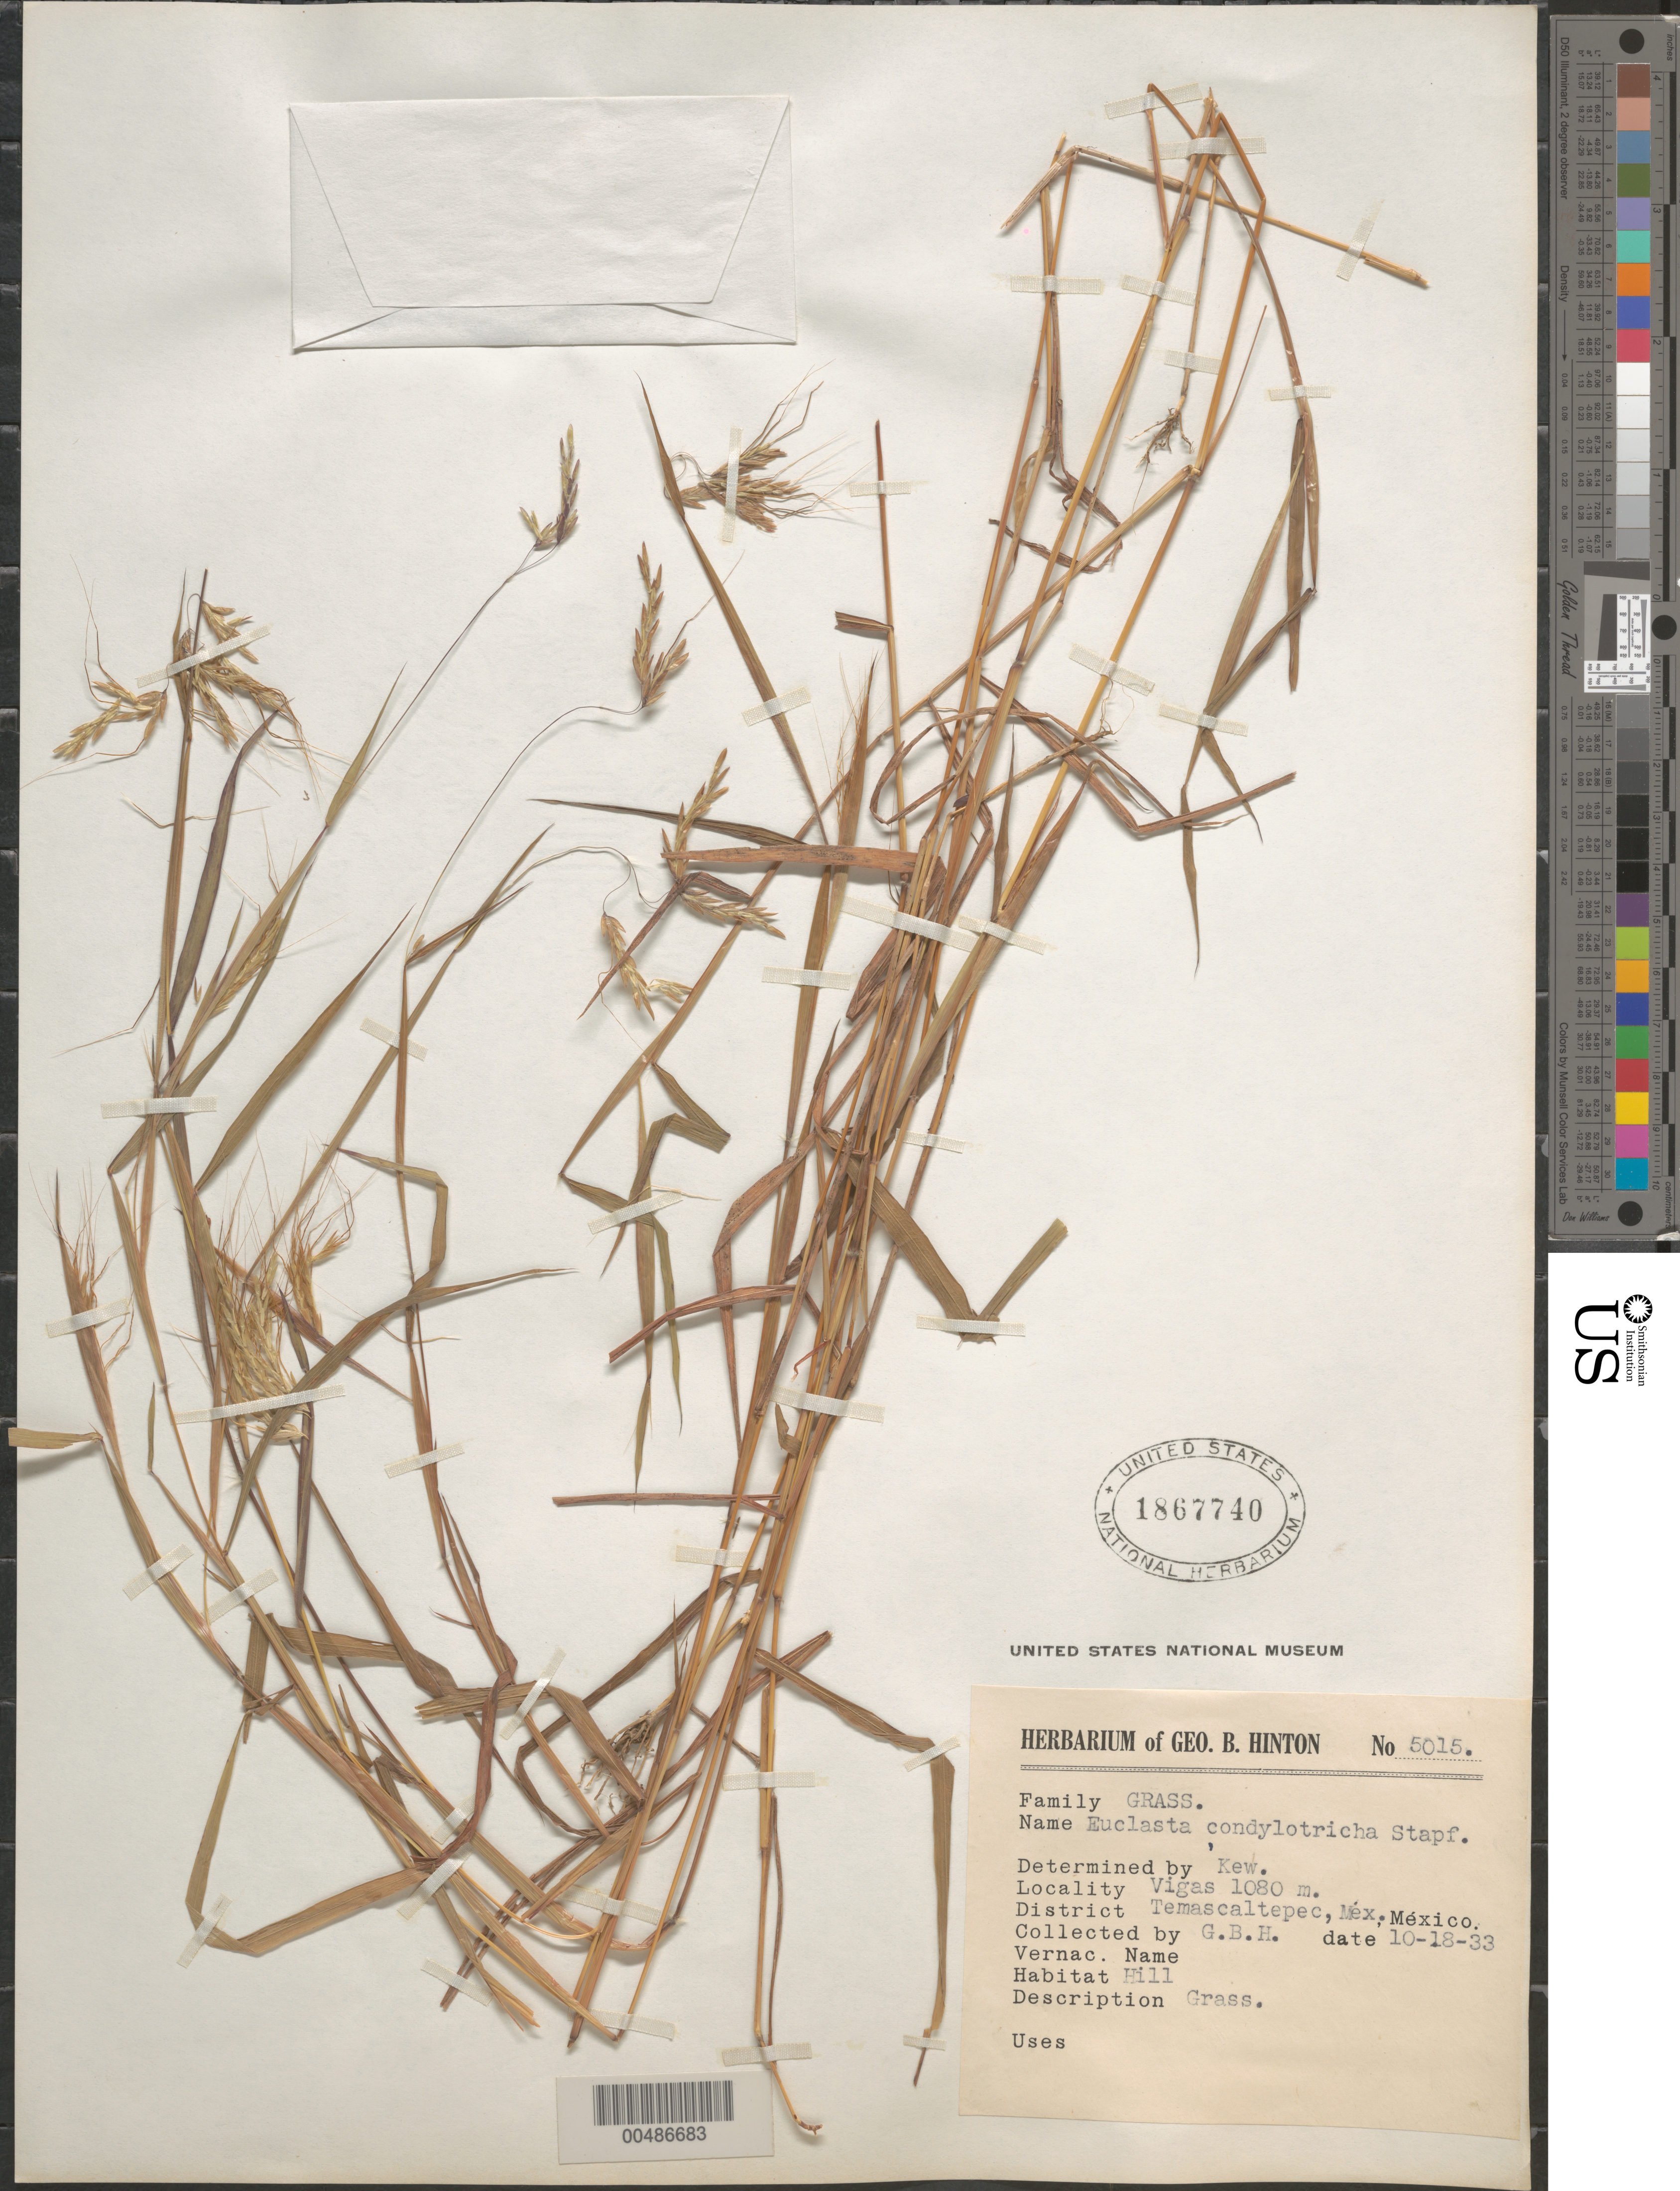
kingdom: Plantae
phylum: Tracheophyta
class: Liliopsida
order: Poales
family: Poaceae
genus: Euclasta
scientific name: Euclasta condylotricha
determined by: Kew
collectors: G. B. Hinton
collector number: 5015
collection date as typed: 18 Oct 1933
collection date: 1933-10-18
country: Mexico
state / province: México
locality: Temascaltepec Dist., Vigas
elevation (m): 1080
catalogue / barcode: US 1867740